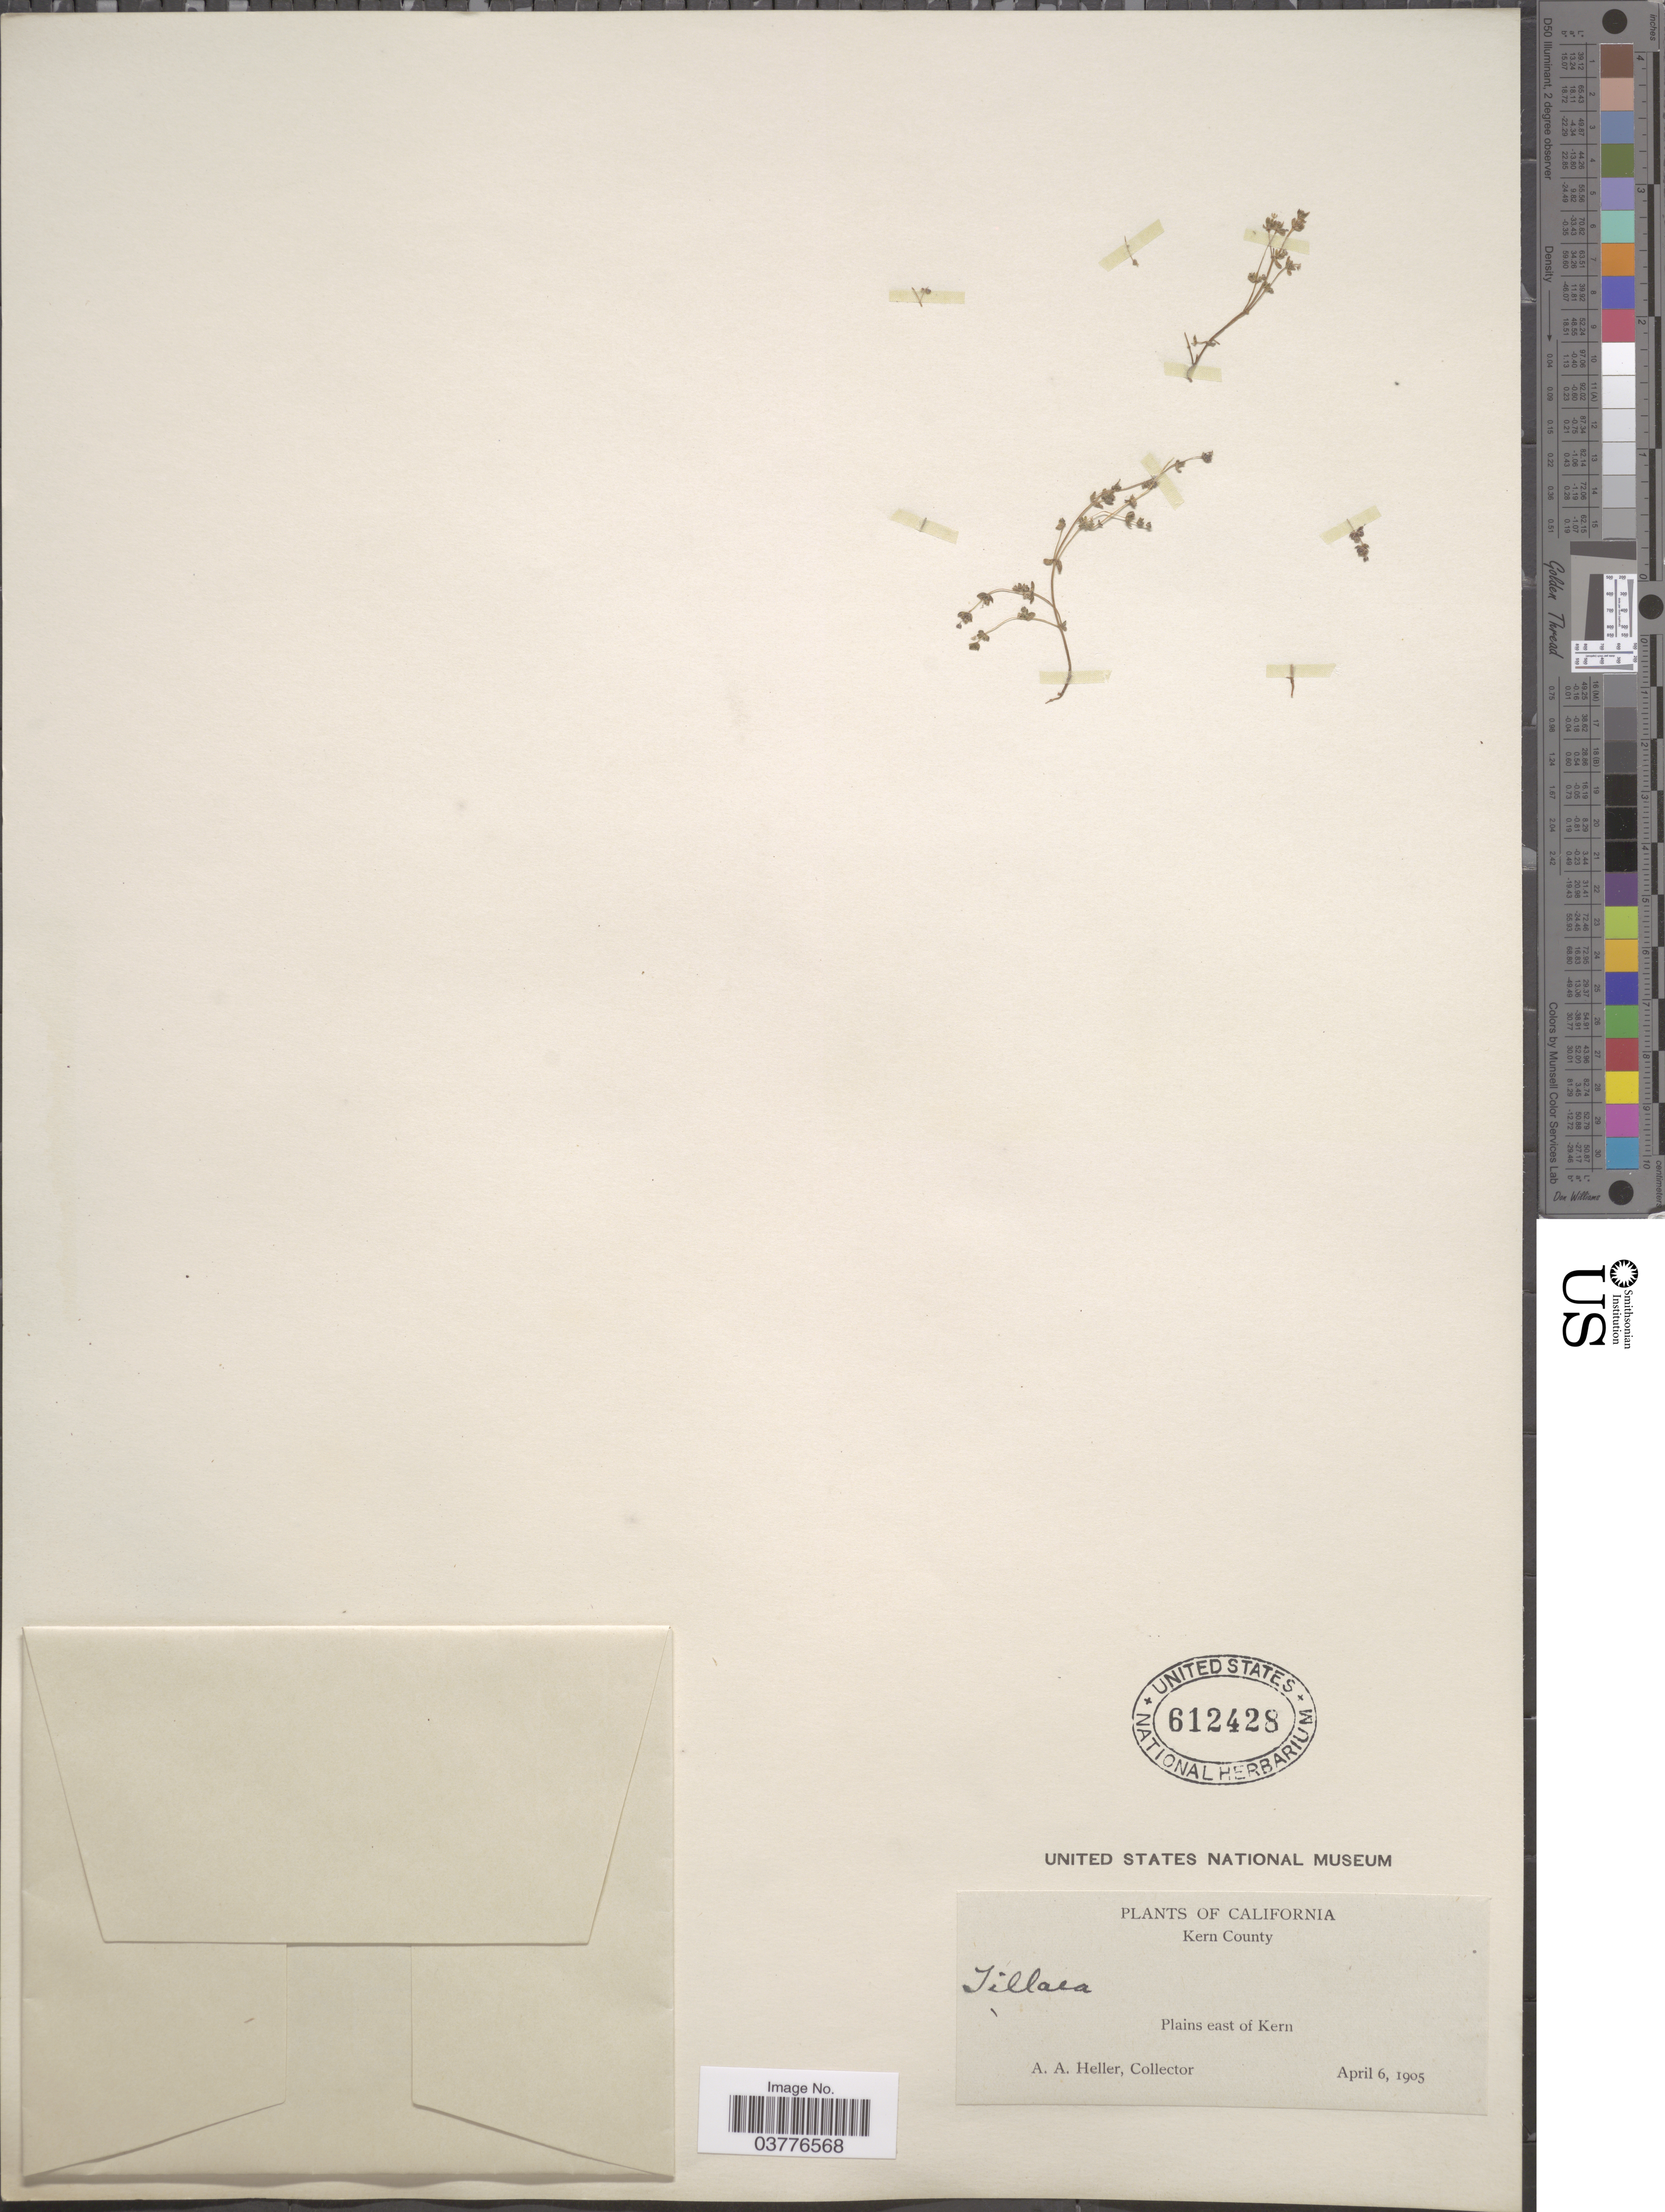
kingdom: Plantae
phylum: Tracheophyta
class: Magnoliopsida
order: Saxifragales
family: Crassulaceae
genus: Crassula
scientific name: Crassula sp.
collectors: A. A. Heller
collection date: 1905-04-06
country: United States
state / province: California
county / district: Kern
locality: Kern County. Plains east of Kern.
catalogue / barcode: US 612428